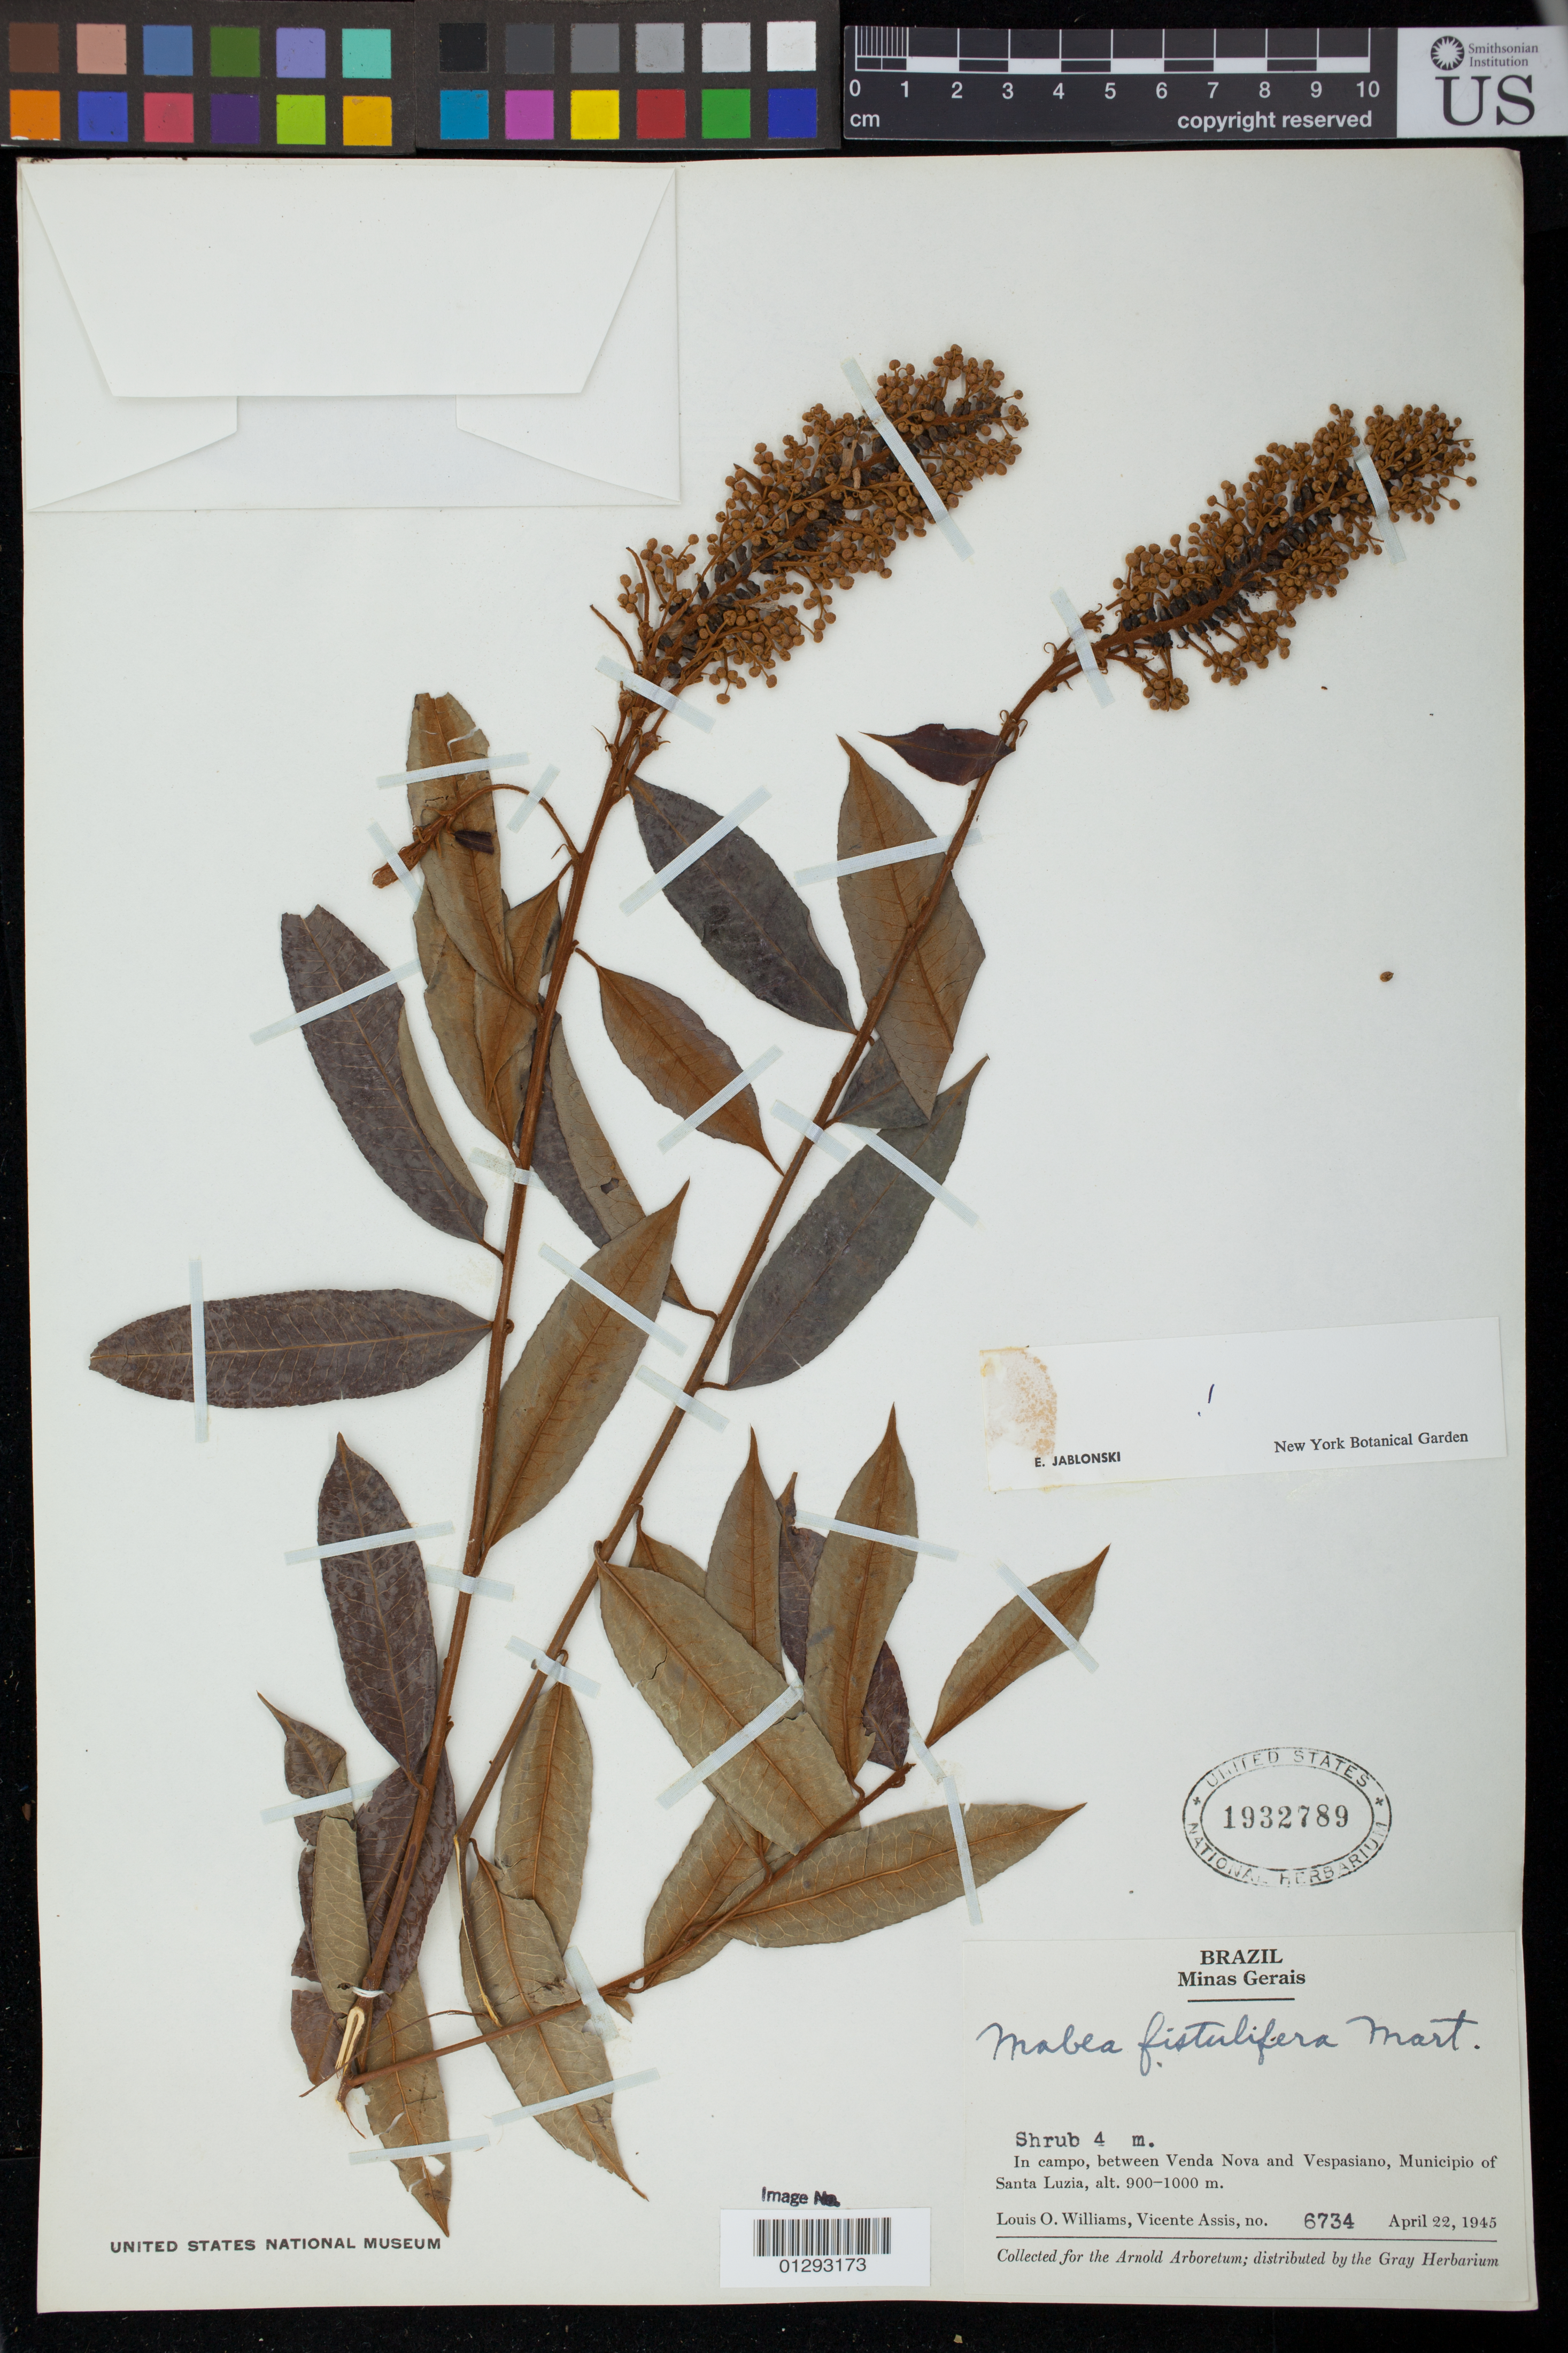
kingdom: Plantae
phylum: Tracheophyta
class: Magnoliopsida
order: Malpighiales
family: Euphorbiaceae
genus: Mabea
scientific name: Mabea fistulifera subsp. fistulifera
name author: Mart.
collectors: L. O. Williams & V. Assis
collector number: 6734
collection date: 1945-04-22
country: Brazil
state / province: Minas Gerais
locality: In campo, between Venda Nova and Vespasiano, Municipio of Santa Luzia.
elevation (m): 900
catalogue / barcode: US 1932789